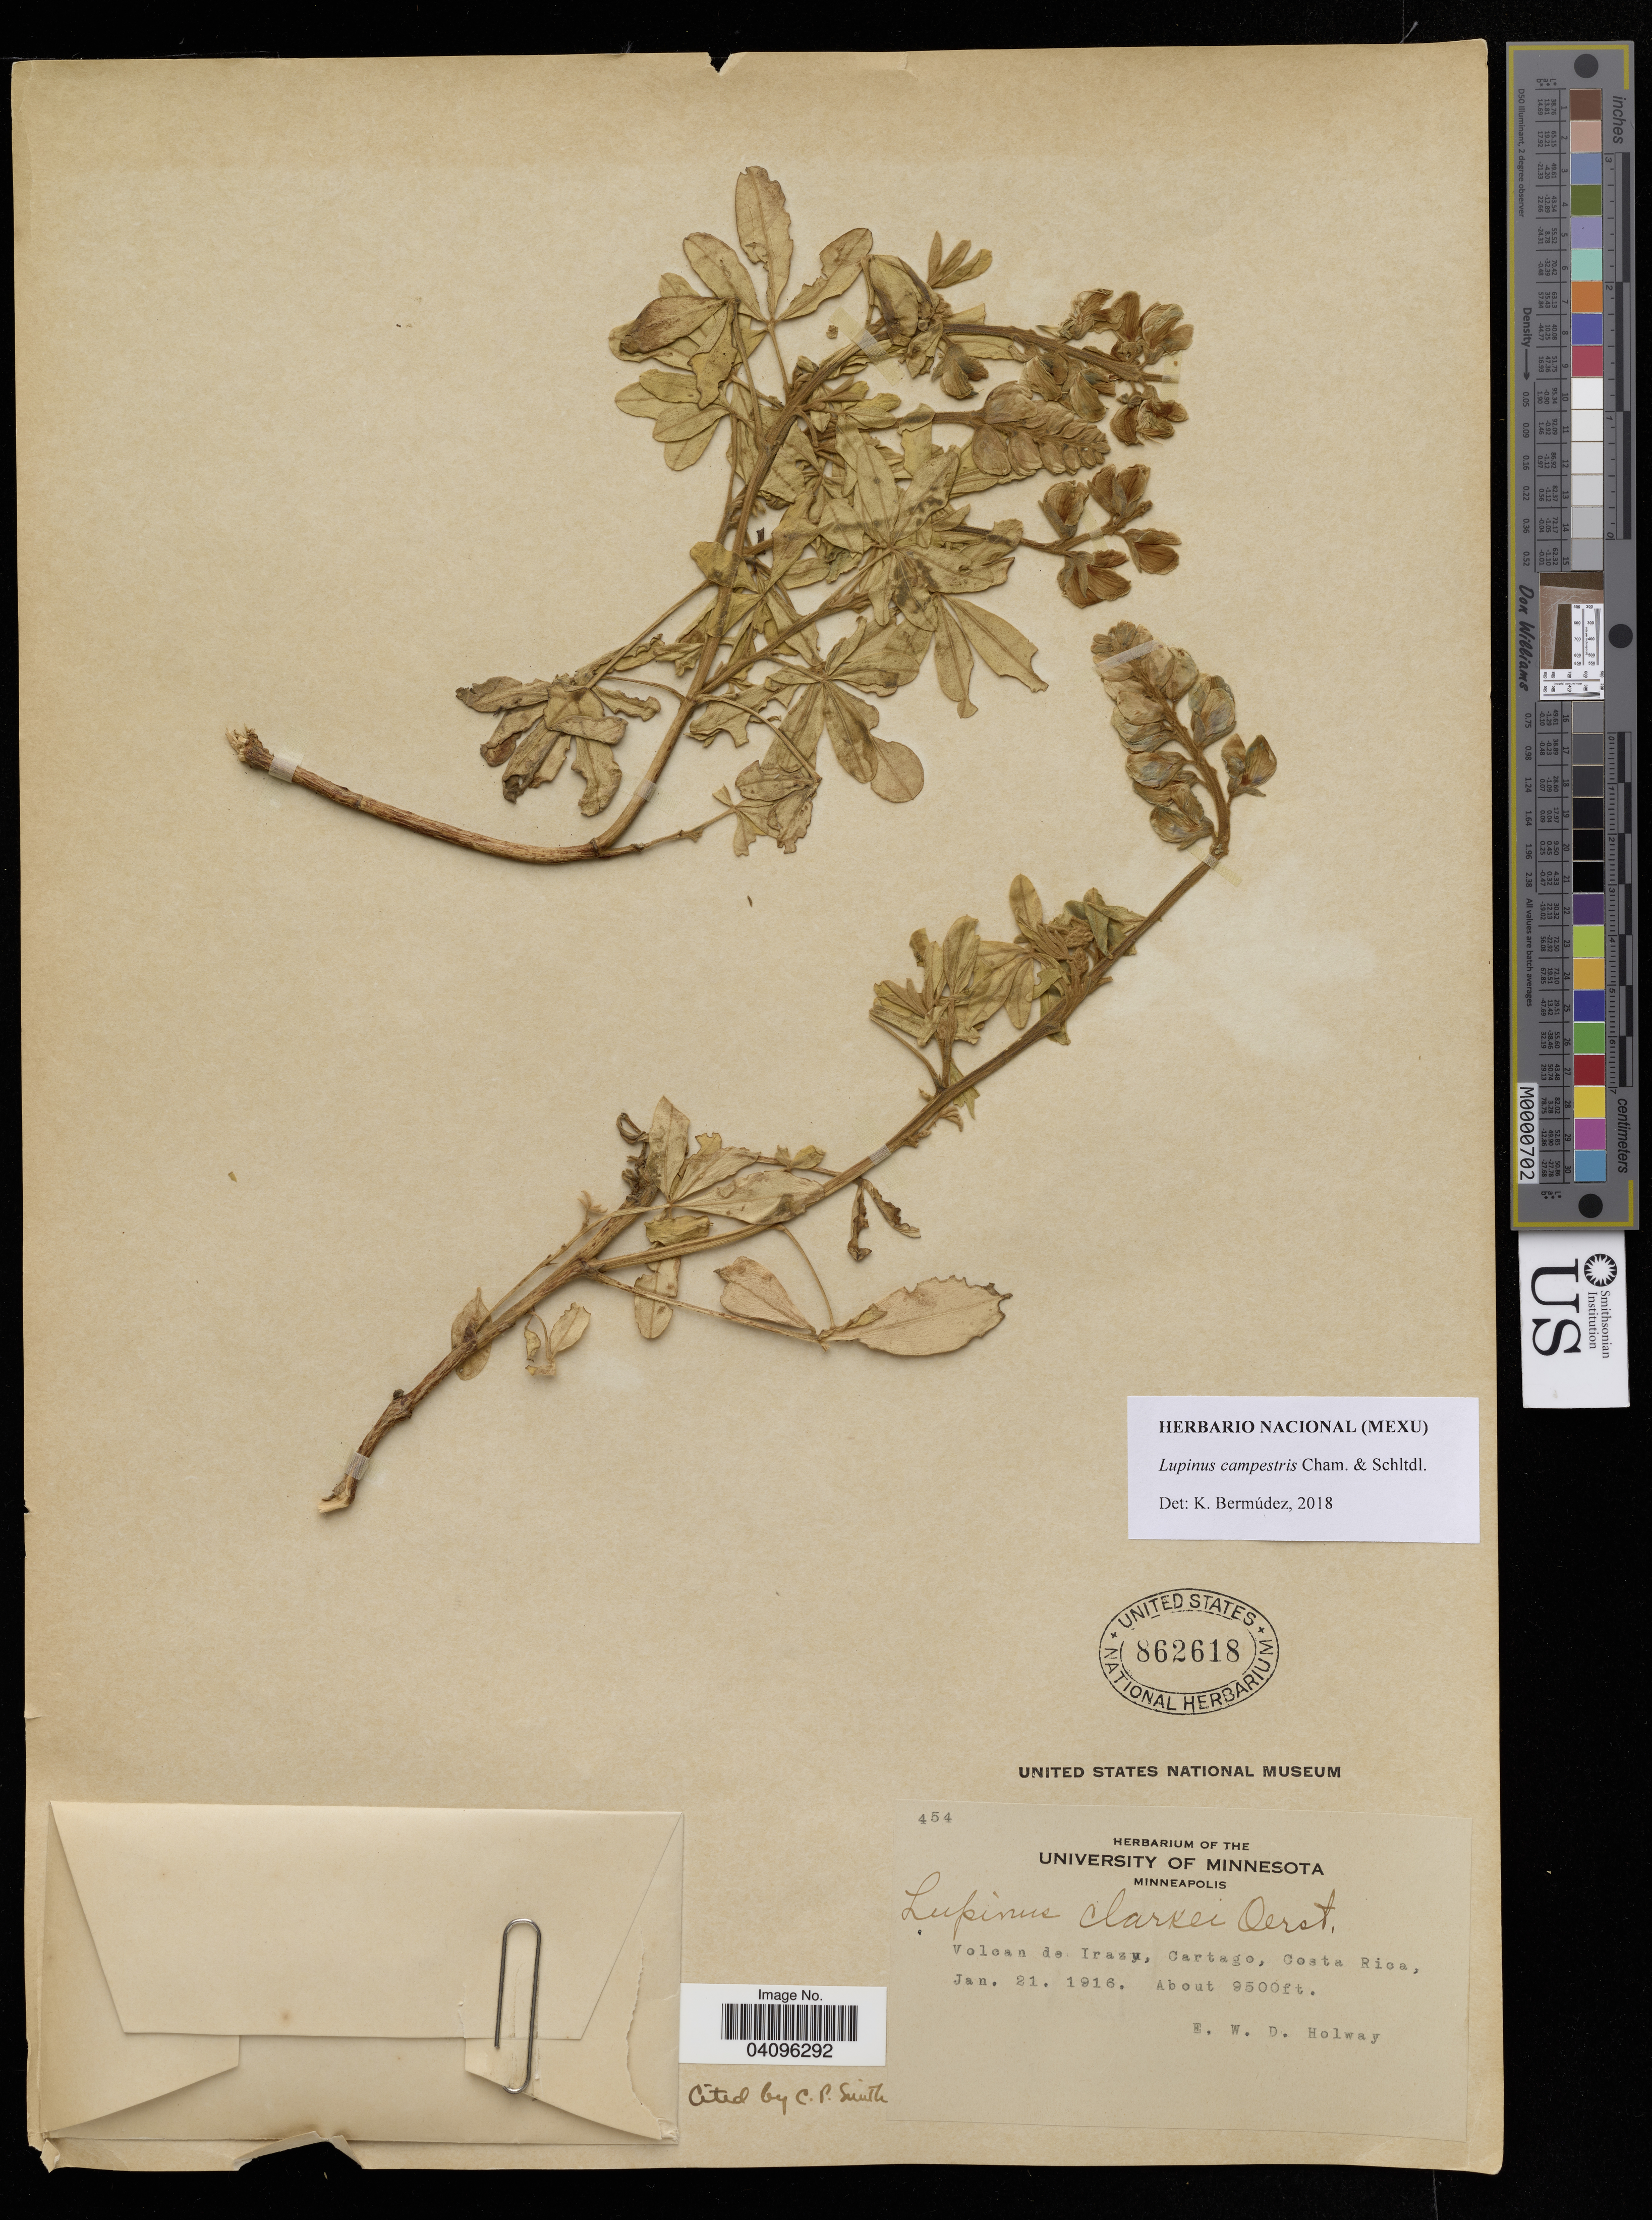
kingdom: Plantae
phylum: Tracheophyta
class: Magnoliopsida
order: Fabales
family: Fabaceae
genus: Lupinus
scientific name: Lupinus campestris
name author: Cham. & Schltdl.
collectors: E. Holway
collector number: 454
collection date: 1916-01-21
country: Costa Rica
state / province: Cartago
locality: Volcan de Irazu.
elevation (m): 2896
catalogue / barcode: US 862618